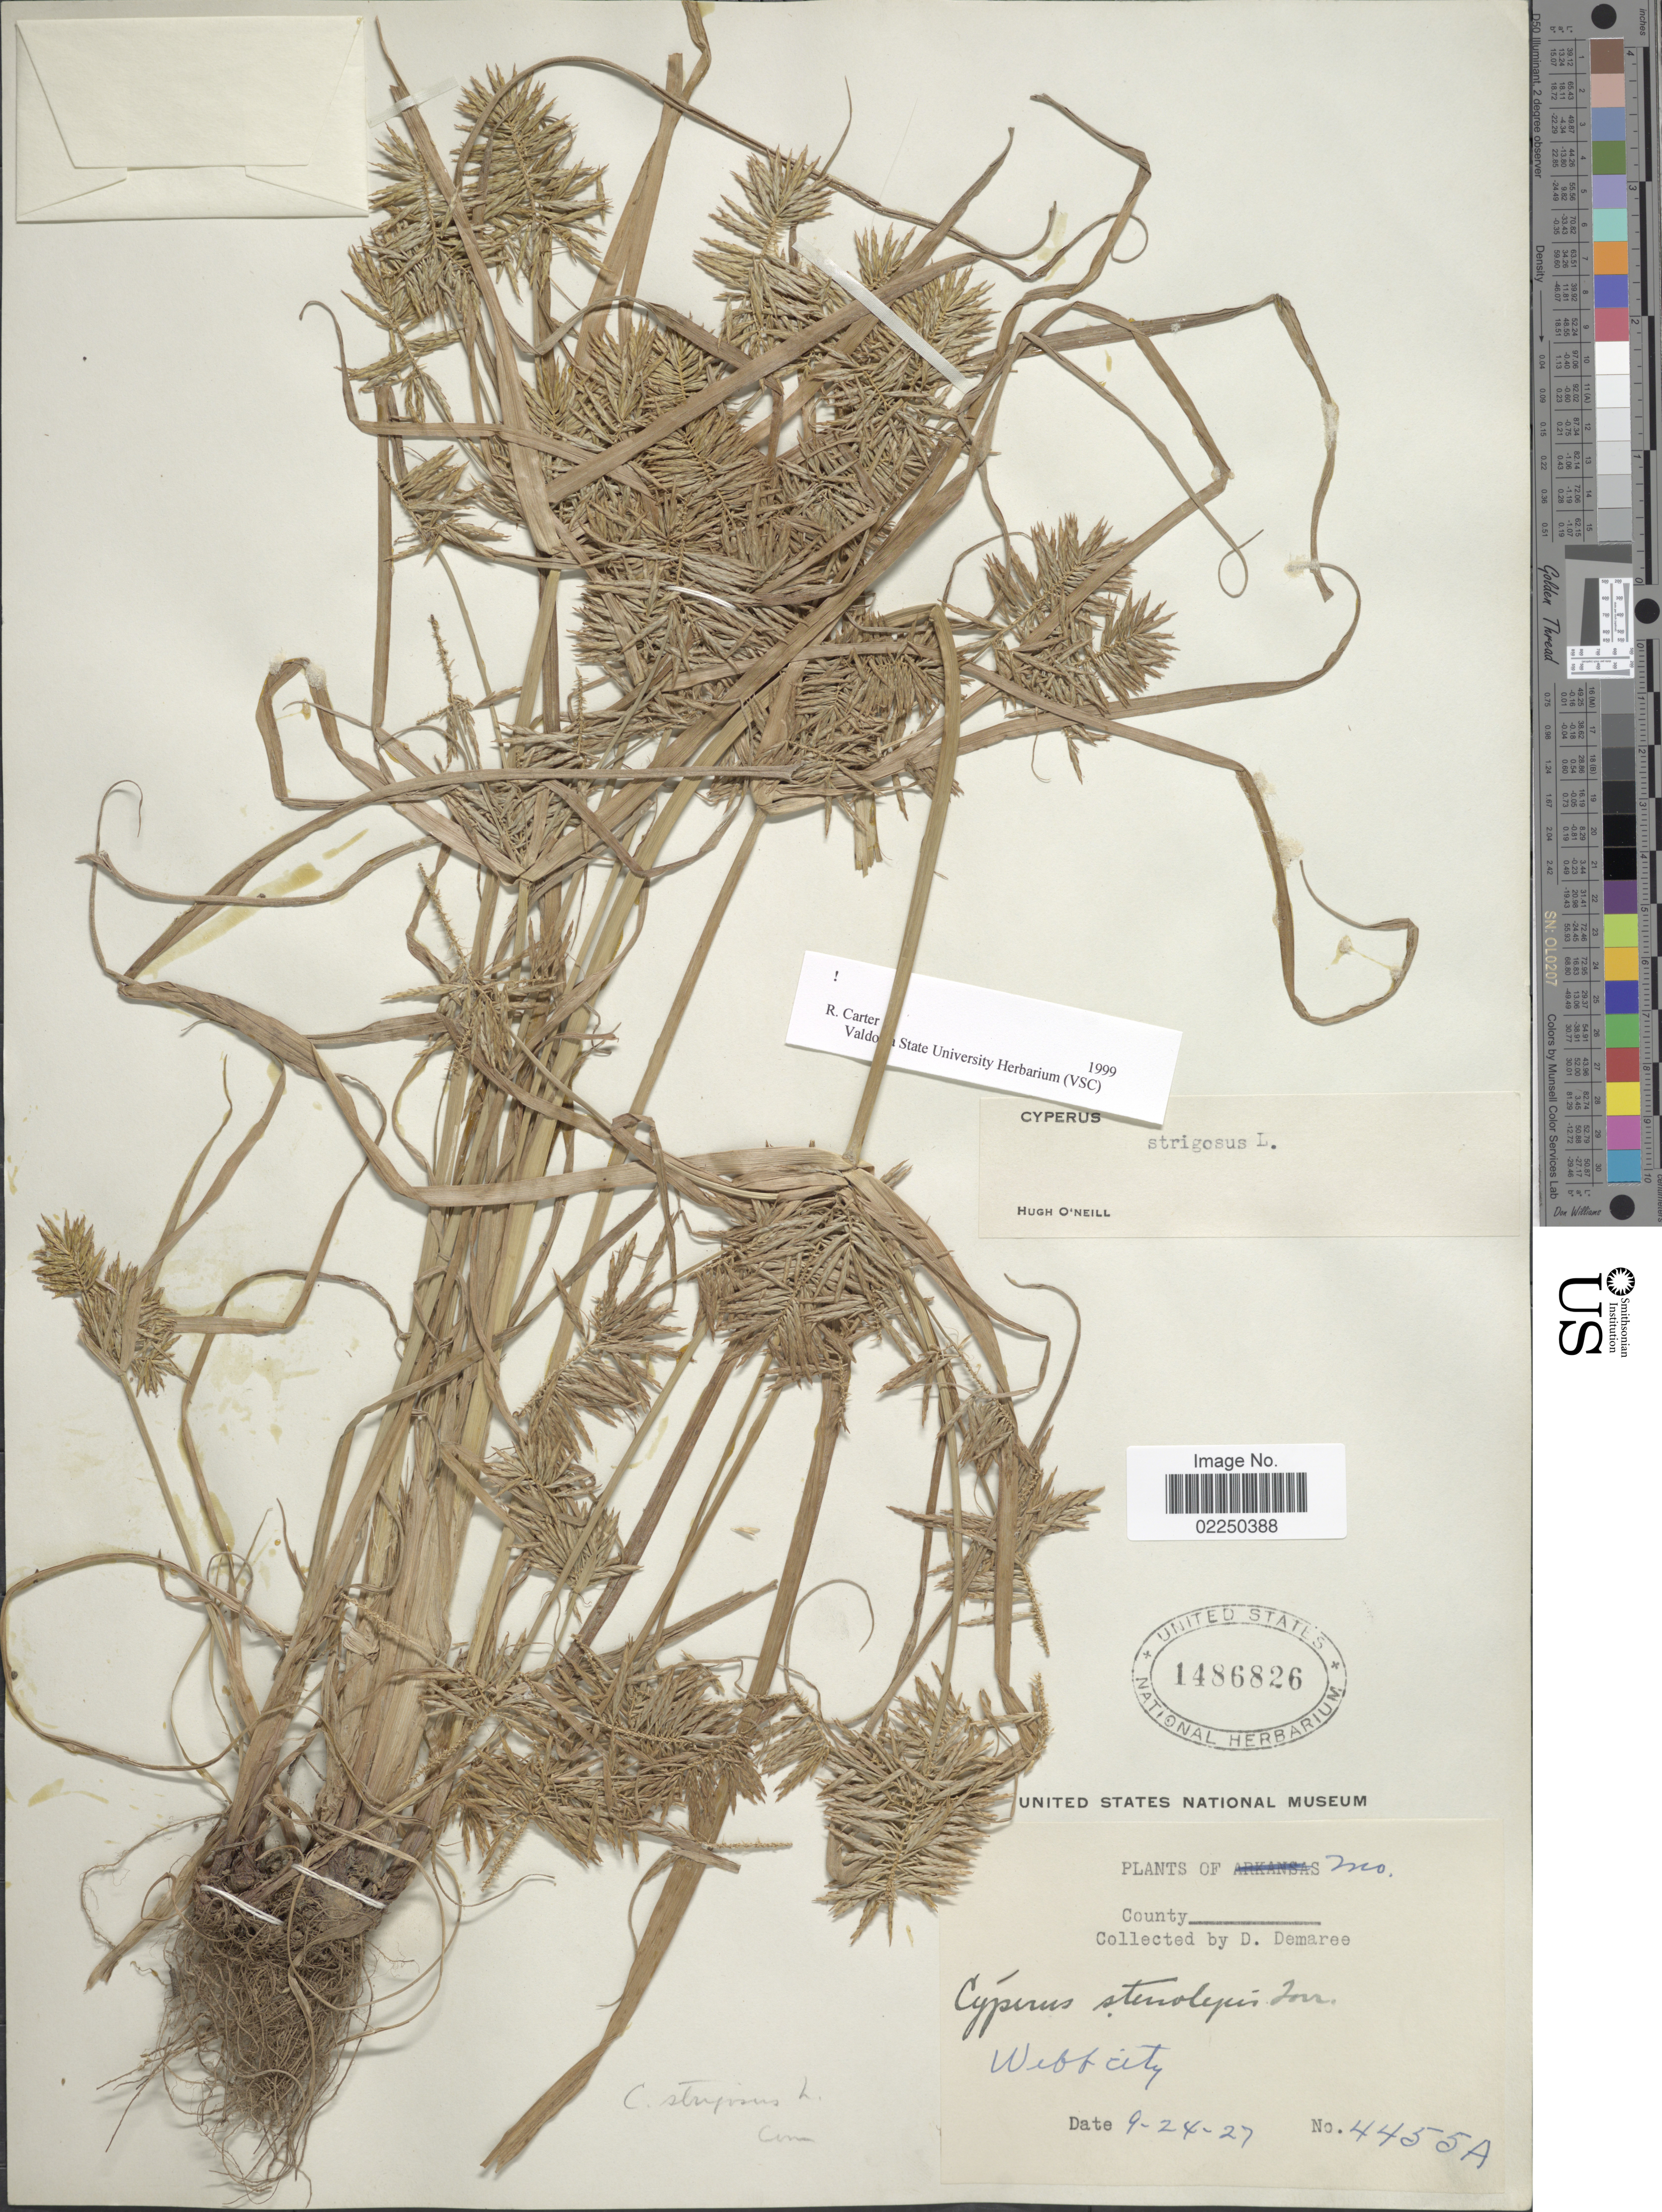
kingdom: Plantae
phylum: Tracheophyta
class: Liliopsida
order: Poales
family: Cyperaceae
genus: Cyperus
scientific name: Cyperus strigosus L.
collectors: D. Demaree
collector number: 4455A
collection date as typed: Transcribed d/m/y: 24/9/27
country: United States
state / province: Missouri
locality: Webb City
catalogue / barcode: US 148626